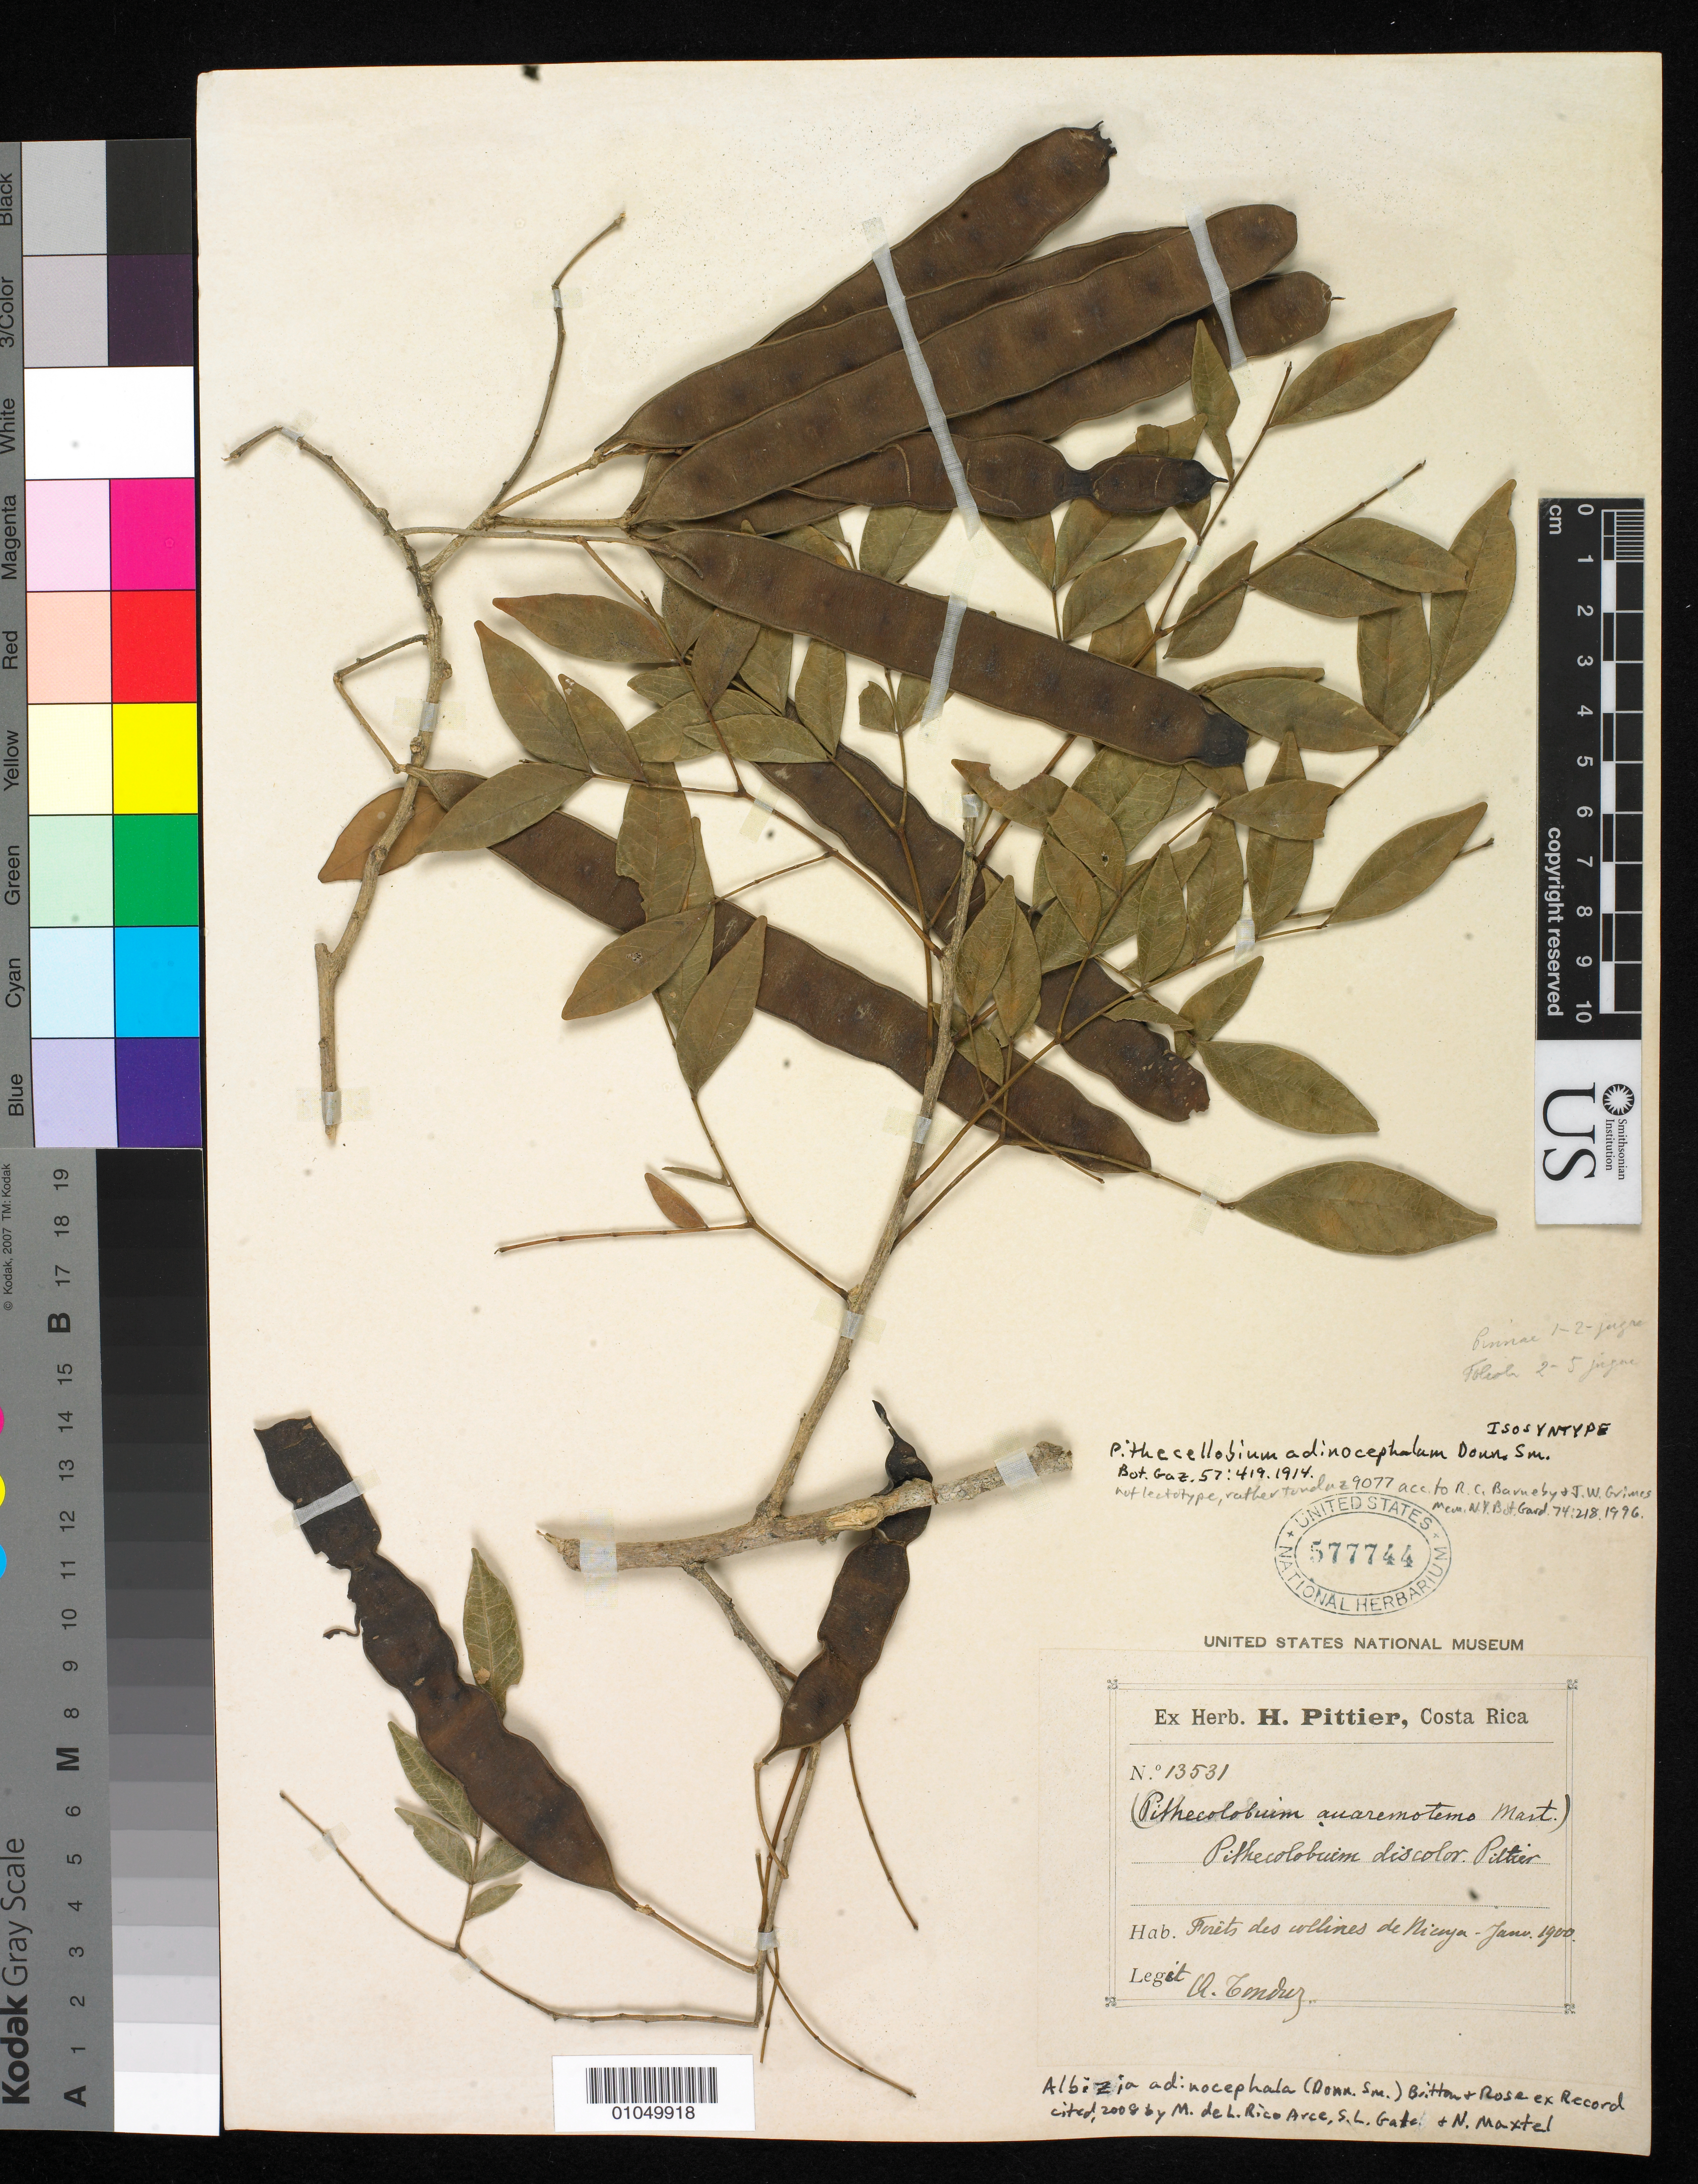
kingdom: Plantae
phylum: Tracheophyta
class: Magnoliopsida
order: Fabales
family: Fabaceae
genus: Pithecellobium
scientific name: Pithecellobium adinocephalum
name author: Donn. Sm.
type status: Isosyntype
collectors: A. Tonduz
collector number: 13531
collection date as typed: Jan 1900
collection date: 1900-01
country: Costa Rica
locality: Forêts des collines de Nicoya.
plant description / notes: Lectotype collection is Tonduz 9077 (which is also the type of P. discolor Pittier) as designated by Barneby & Grimes (1996).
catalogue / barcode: US 577744